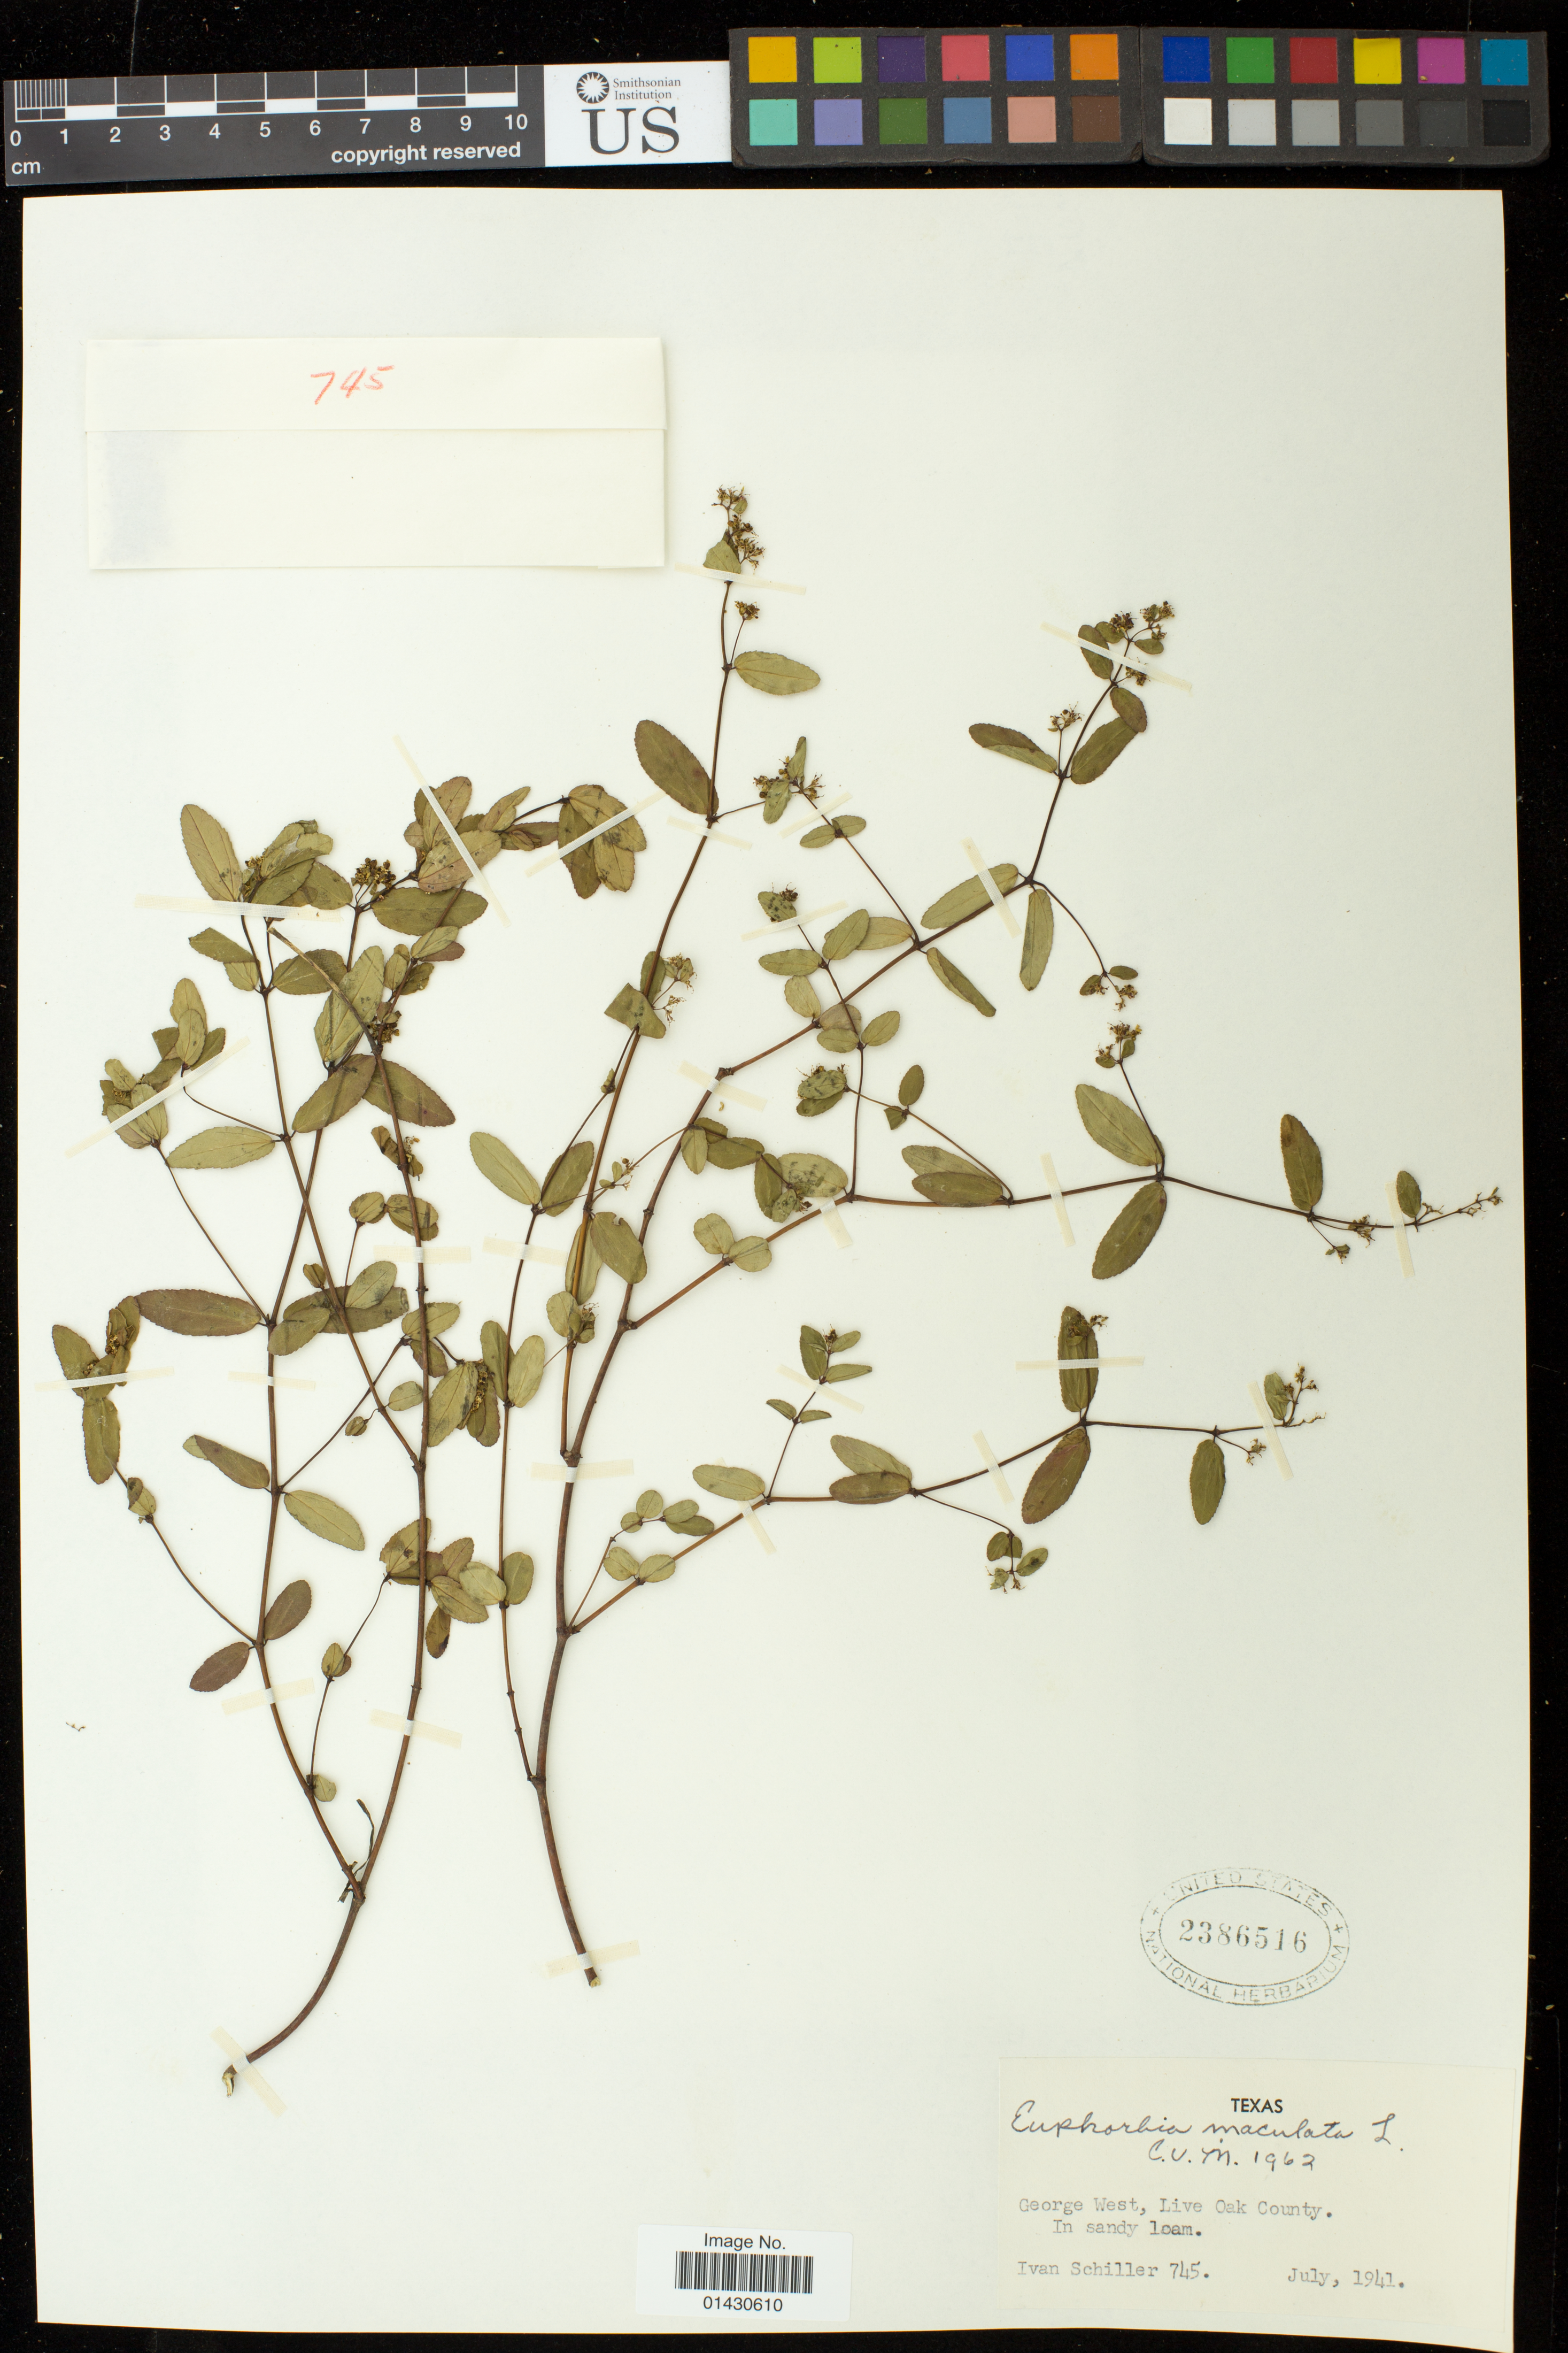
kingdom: Plantae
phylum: Tracheophyta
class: Magnoliopsida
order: Malpighiales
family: Euphorbiaceae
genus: Euphorbia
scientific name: Euphorbia maculata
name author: L.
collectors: I. Schiller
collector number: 745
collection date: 1941-07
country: United States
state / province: Texas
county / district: Live Oak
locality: George West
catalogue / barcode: US 2386516